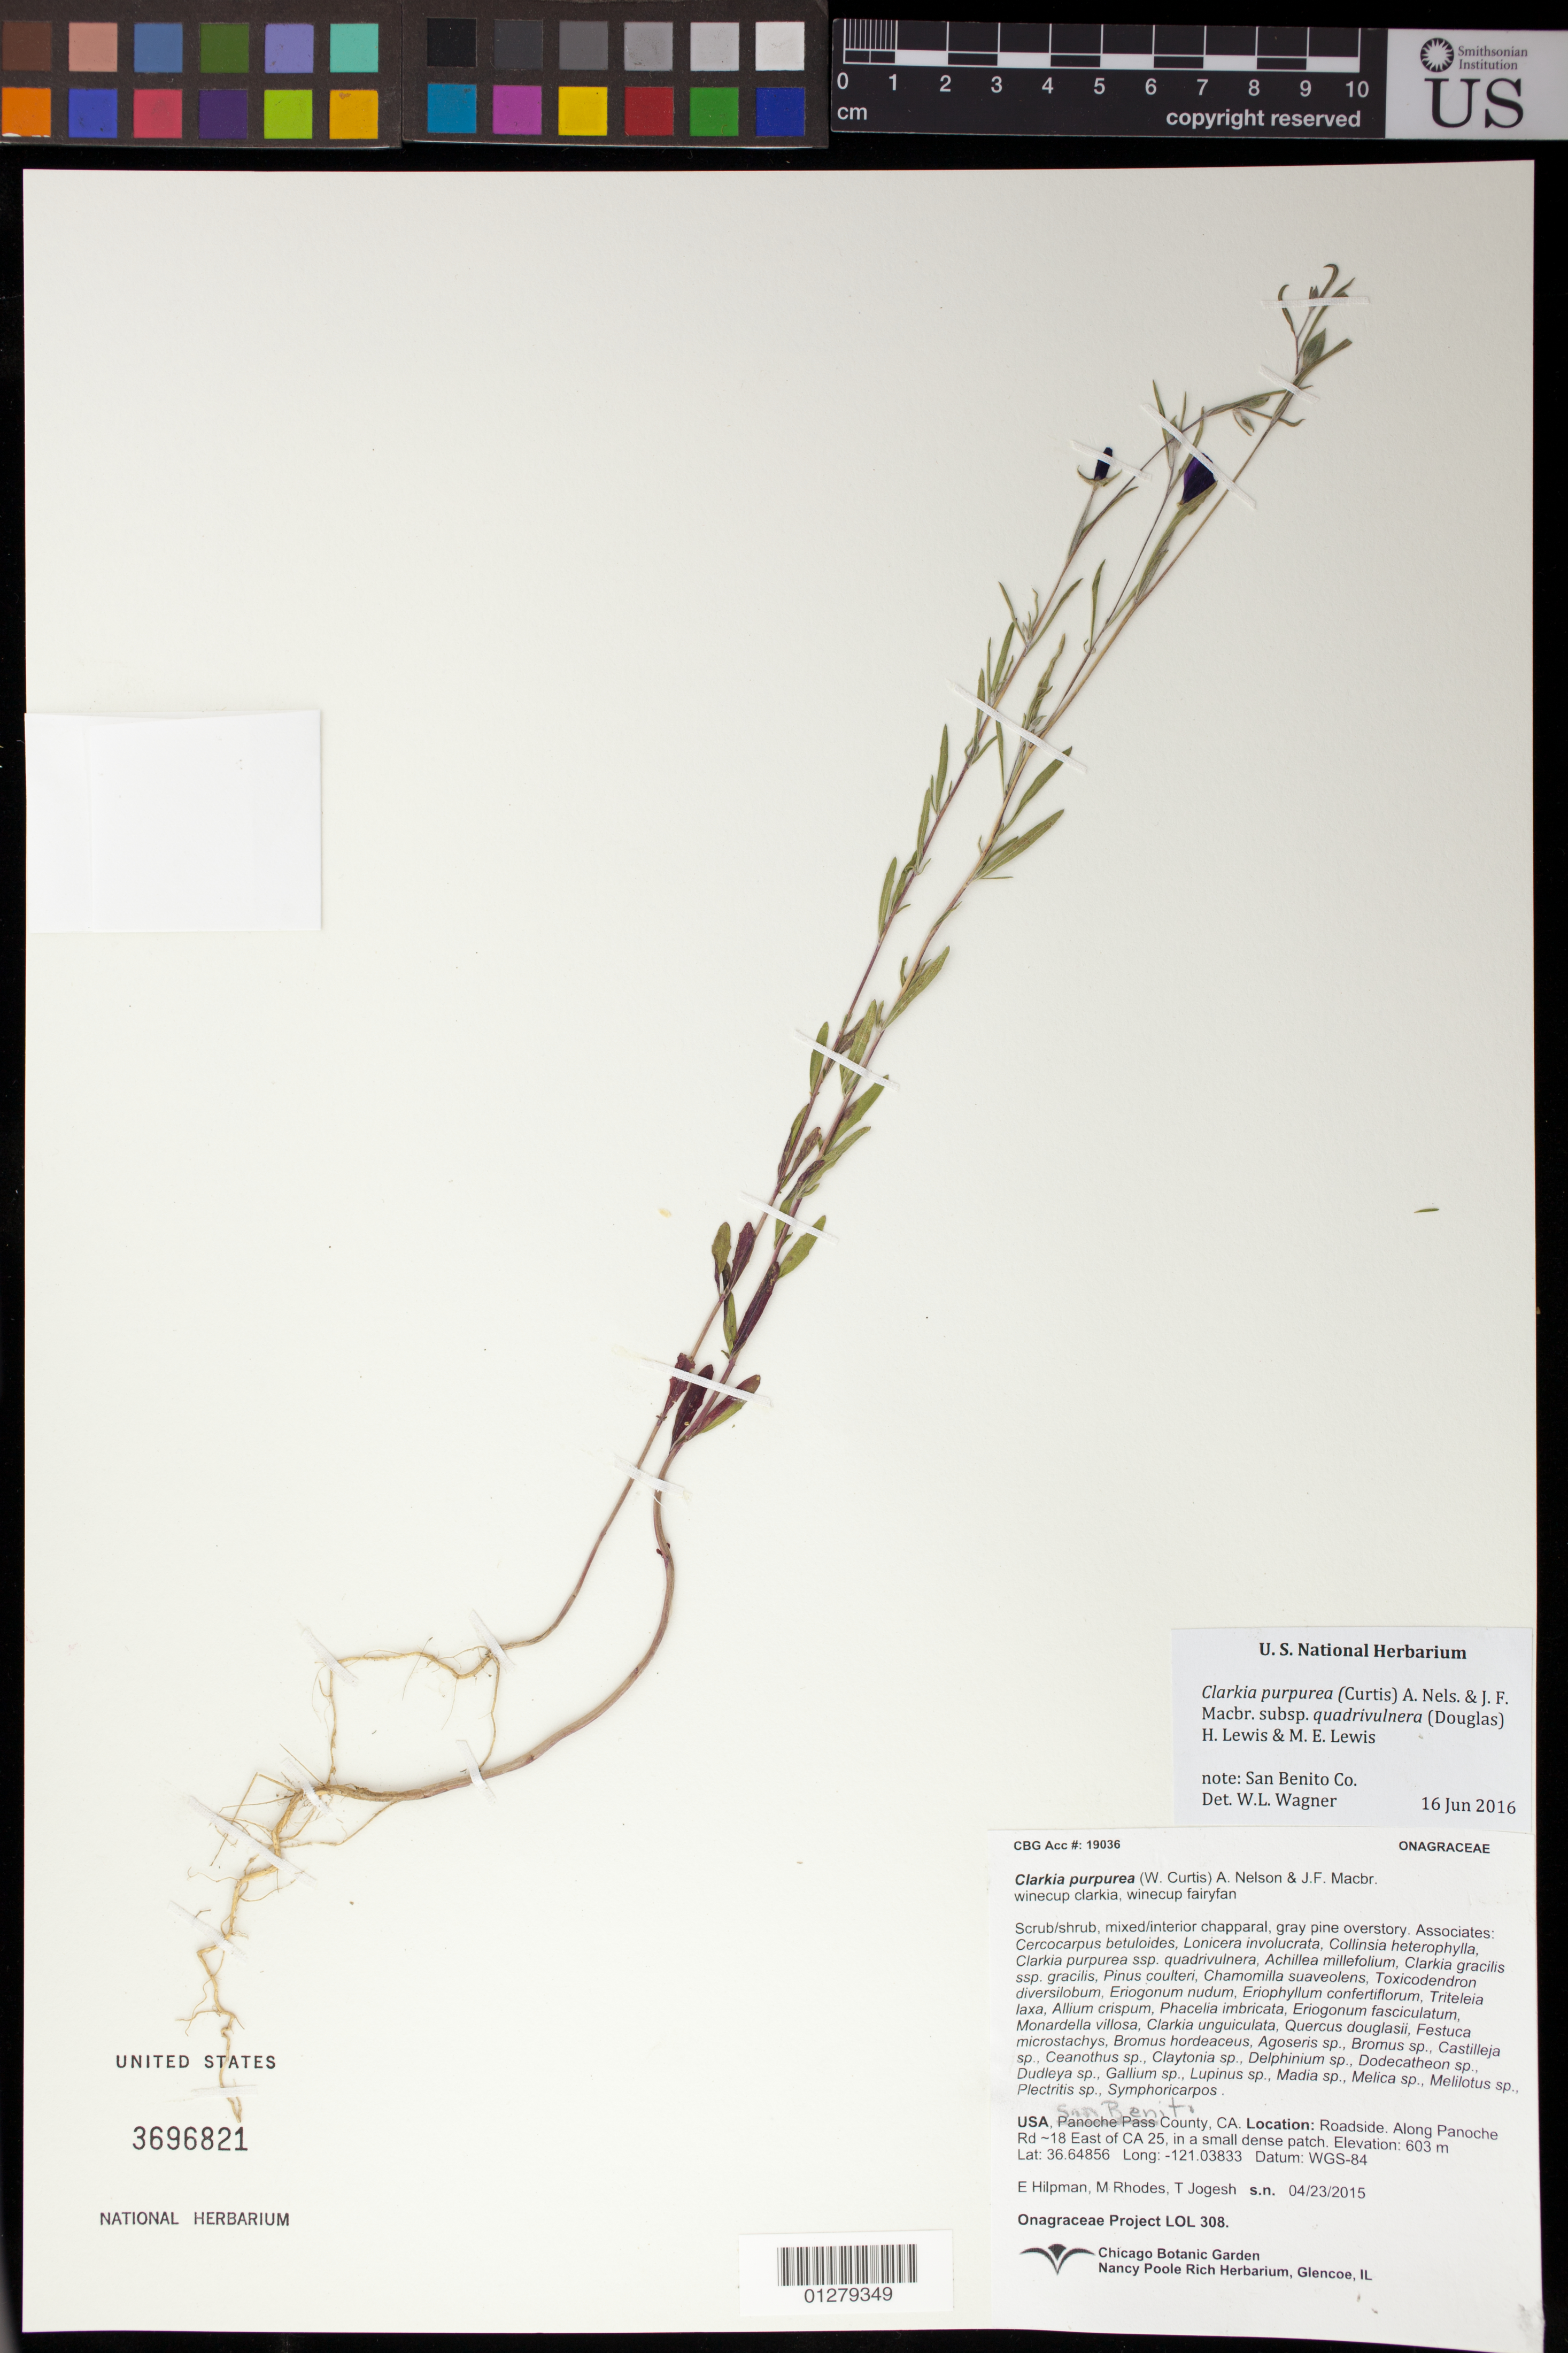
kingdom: Plantae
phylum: Tracheophyta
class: Magnoliopsida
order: Myrtales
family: Onagraceae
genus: Clarkia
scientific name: Clarkia purpurea subsp. quadrivulnera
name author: (Douglas) H.F. Lewis & M.R. Lewis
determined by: Wagner, W. L., (BOT), Smithsonian Institution - National Museum of Natural History (UNITED STATES)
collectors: E. Hilpman, M. Rhodes & T. Jojesh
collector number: LOL 308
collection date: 2015-04-24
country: United States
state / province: California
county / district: San Benito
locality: Along Panoche Rd ~18 East of CA 25, in a small dense patch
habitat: Scrub/shrub, mixed/interior chapparal, gray pine overstory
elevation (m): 603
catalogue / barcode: US 3696821